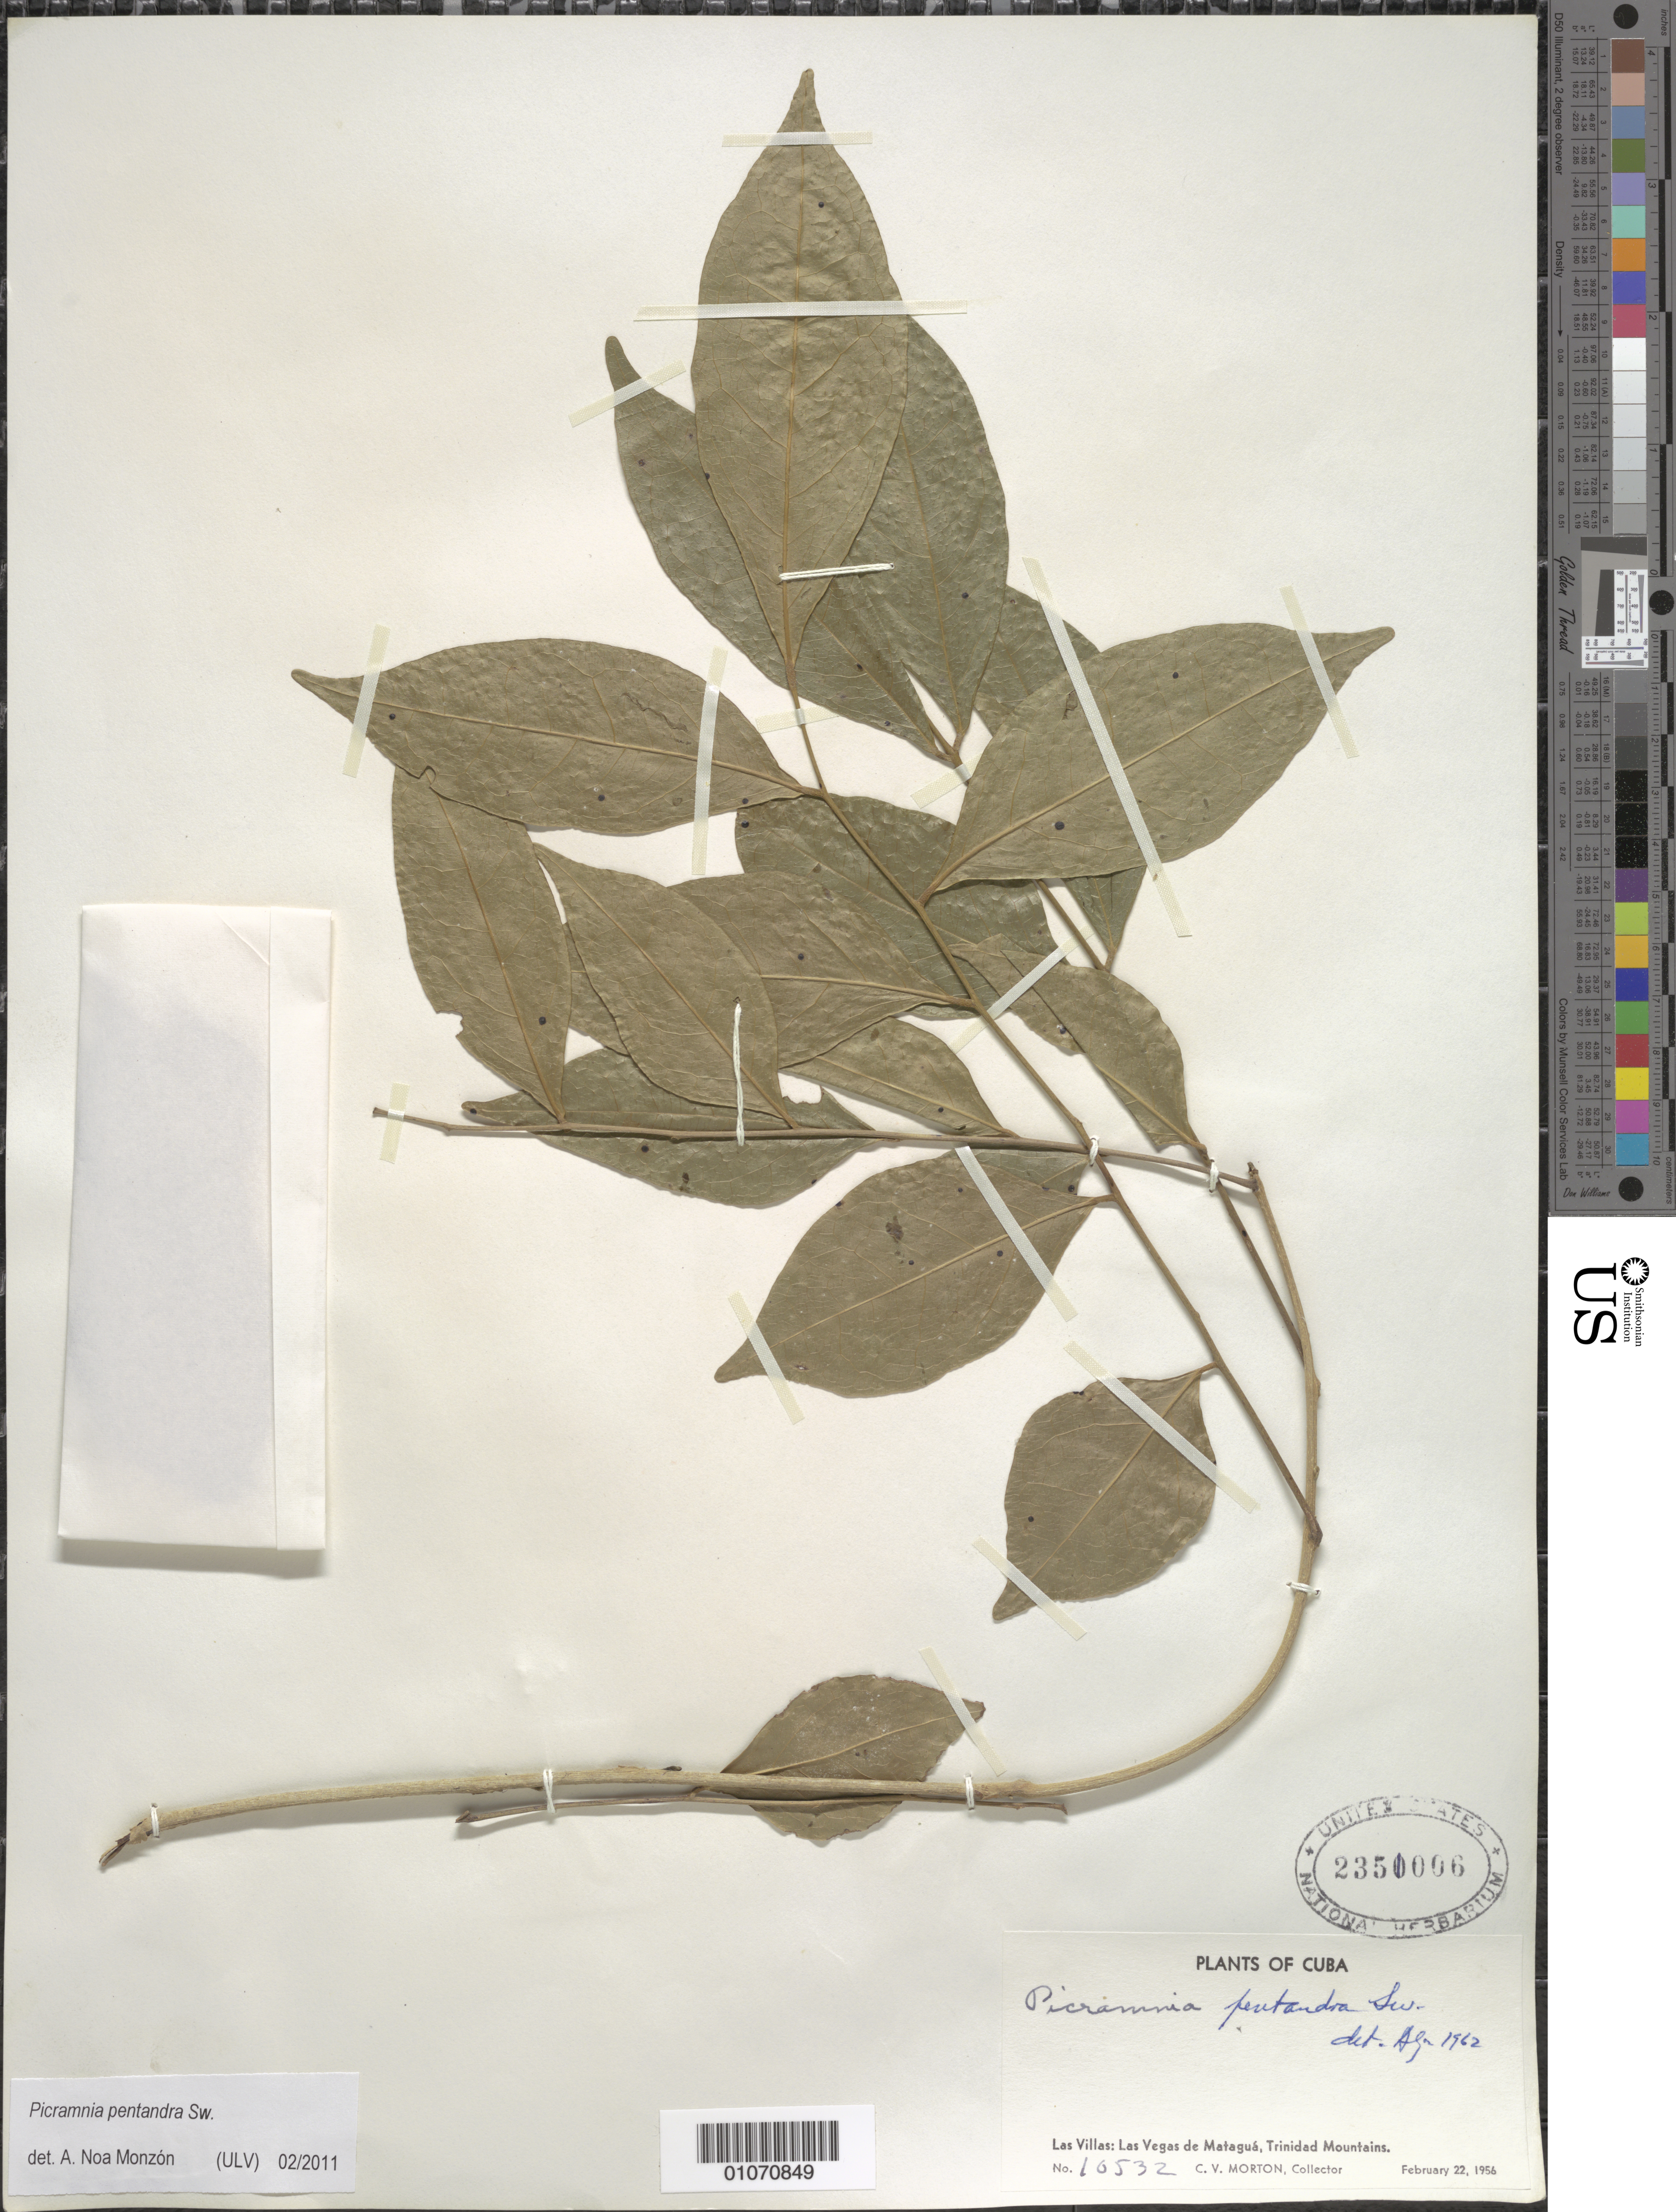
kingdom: Plantae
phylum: Tracheophyta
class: Magnoliopsida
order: Picramniales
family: Picramniaceae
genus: Picramnia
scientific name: Picramnia pentandra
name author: Sw.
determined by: Noa Monzón, A.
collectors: C. V. Morton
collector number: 10532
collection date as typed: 22 Feb 1956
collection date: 1956-02-22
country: Cuba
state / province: Las Villas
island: Cuba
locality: Las Vegas de Mataguá, Trinidad Mountains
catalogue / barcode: US 2351006